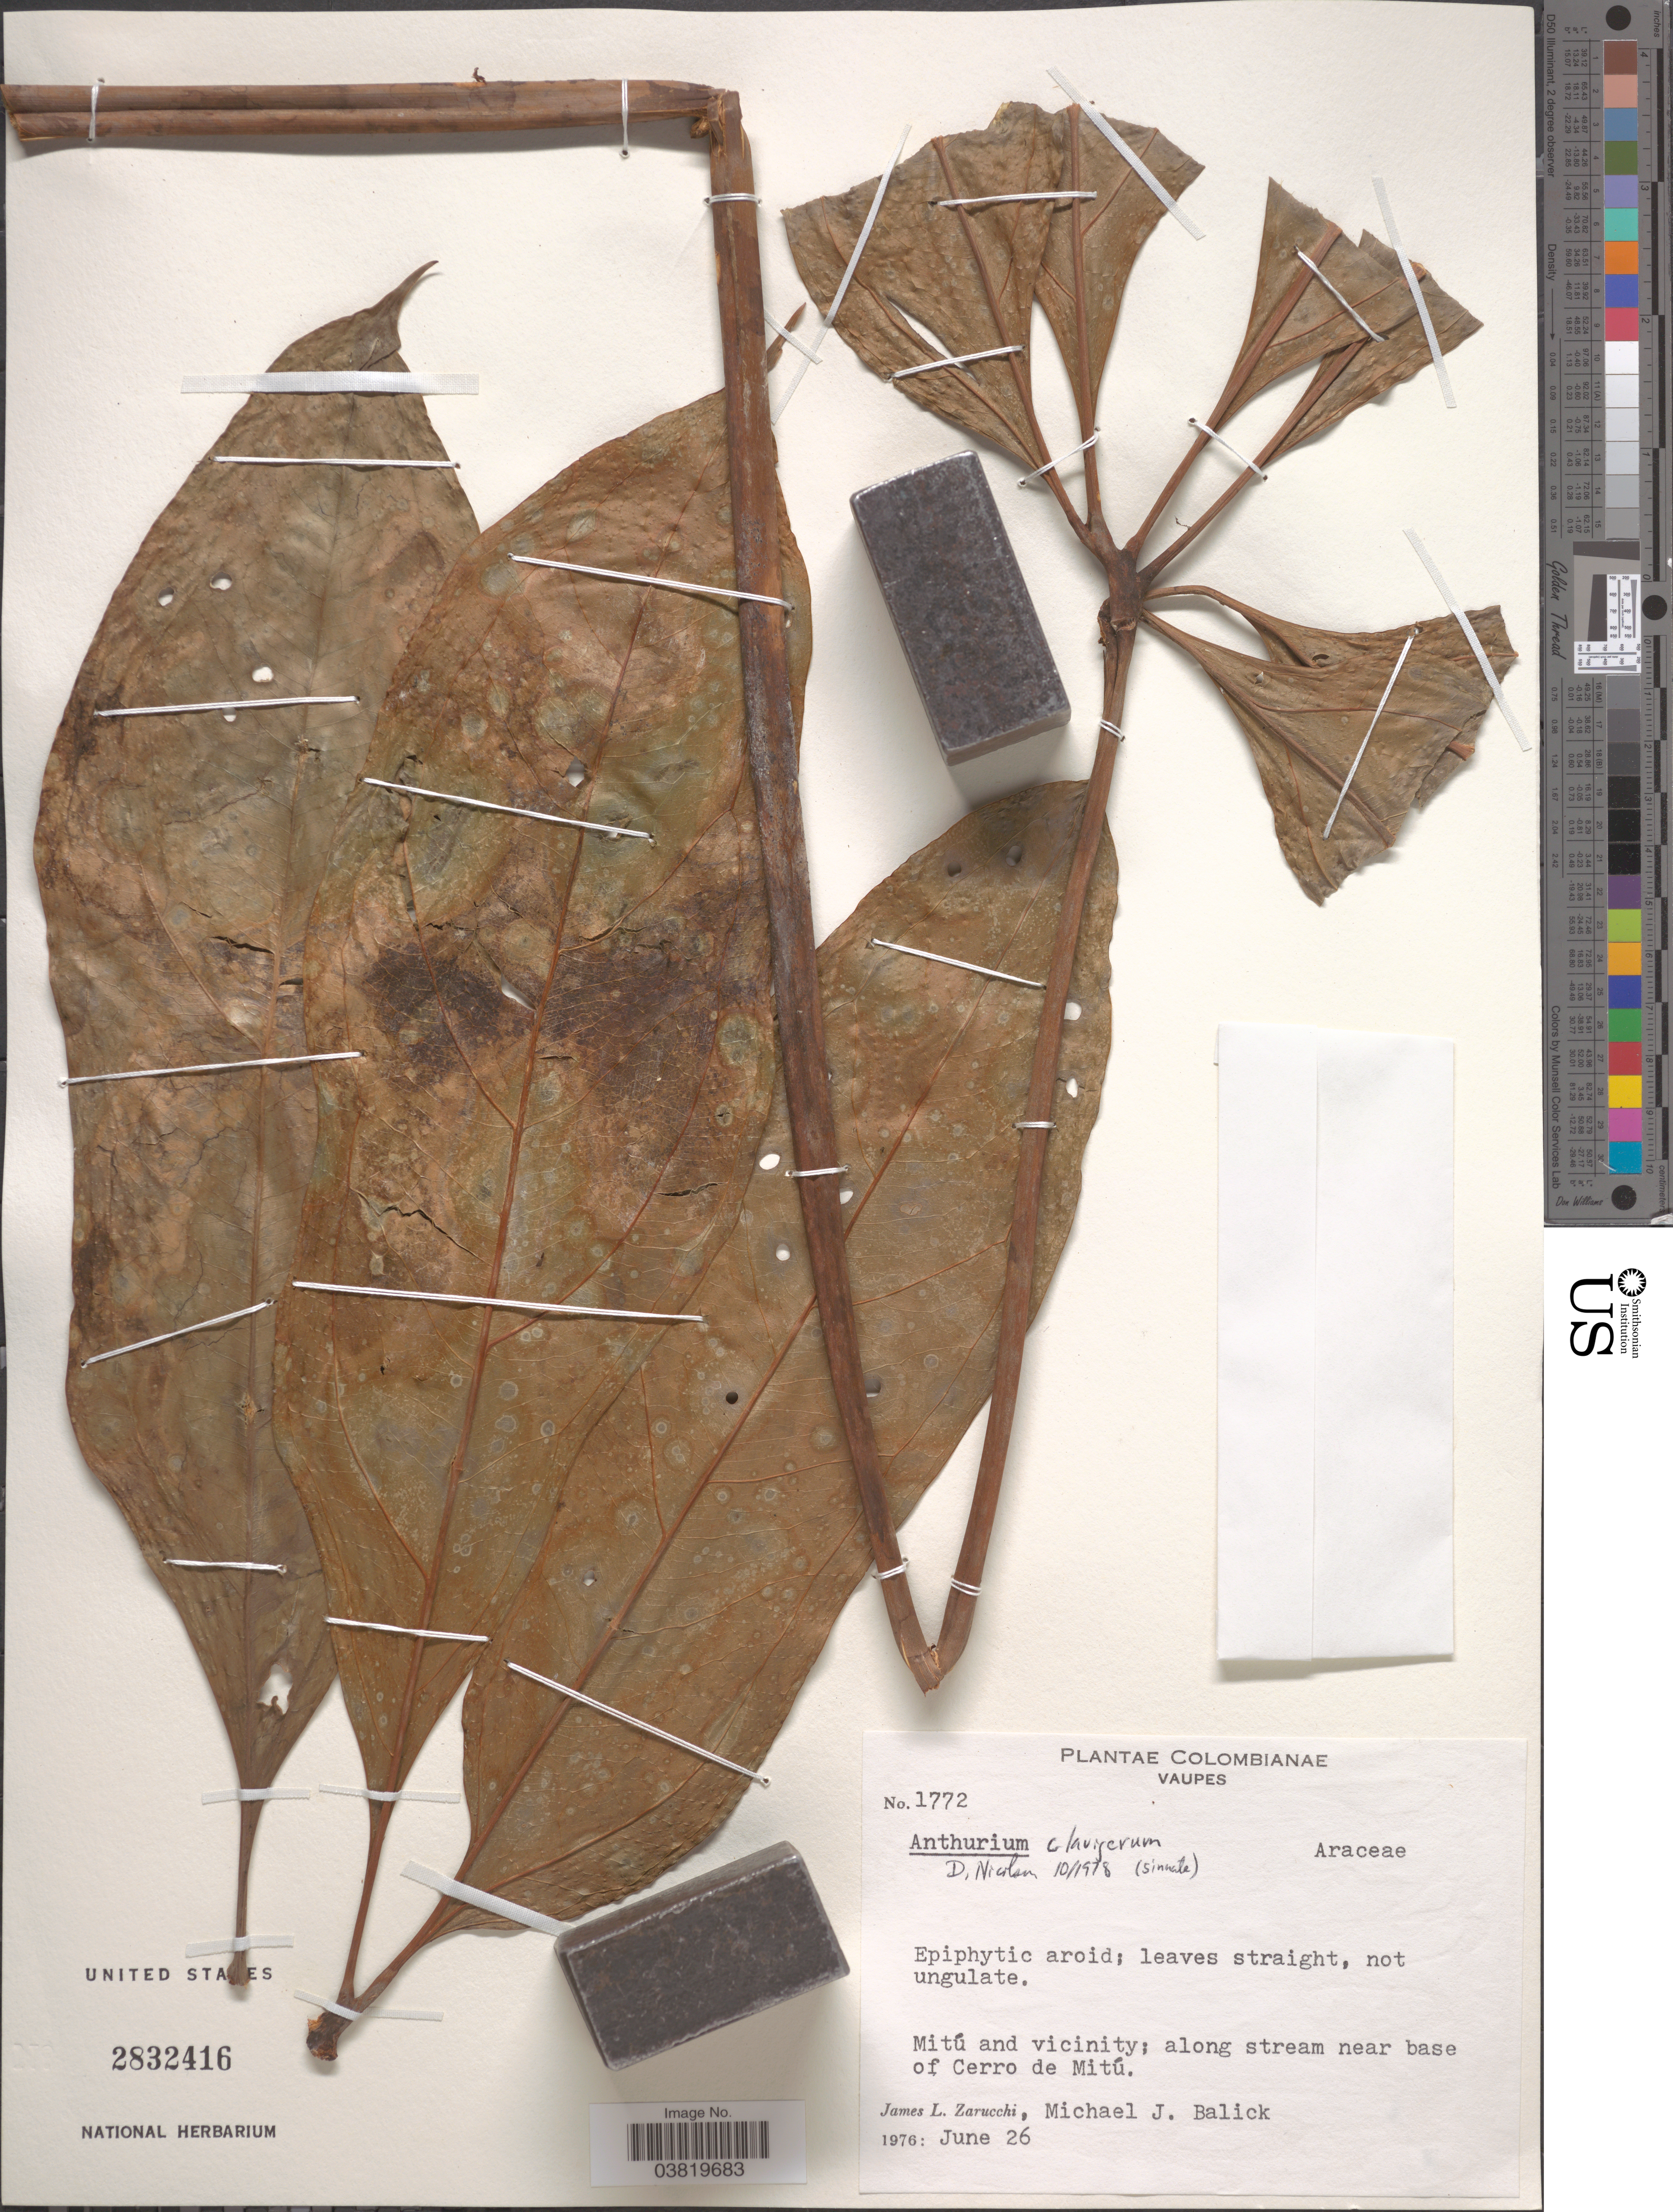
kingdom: Plantae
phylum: Tracheophyta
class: Liliopsida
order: Alismatales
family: Araceae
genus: Anthurium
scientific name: Anthurium clavigerum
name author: Poepp. & Endl.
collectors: J. L. Zarucchi & M. J. Balick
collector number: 1772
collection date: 1976-06-26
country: Colombia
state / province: Vaupés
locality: Mitú and vicinity; along stream near base of Cerro de Mitú.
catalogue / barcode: US 2832416